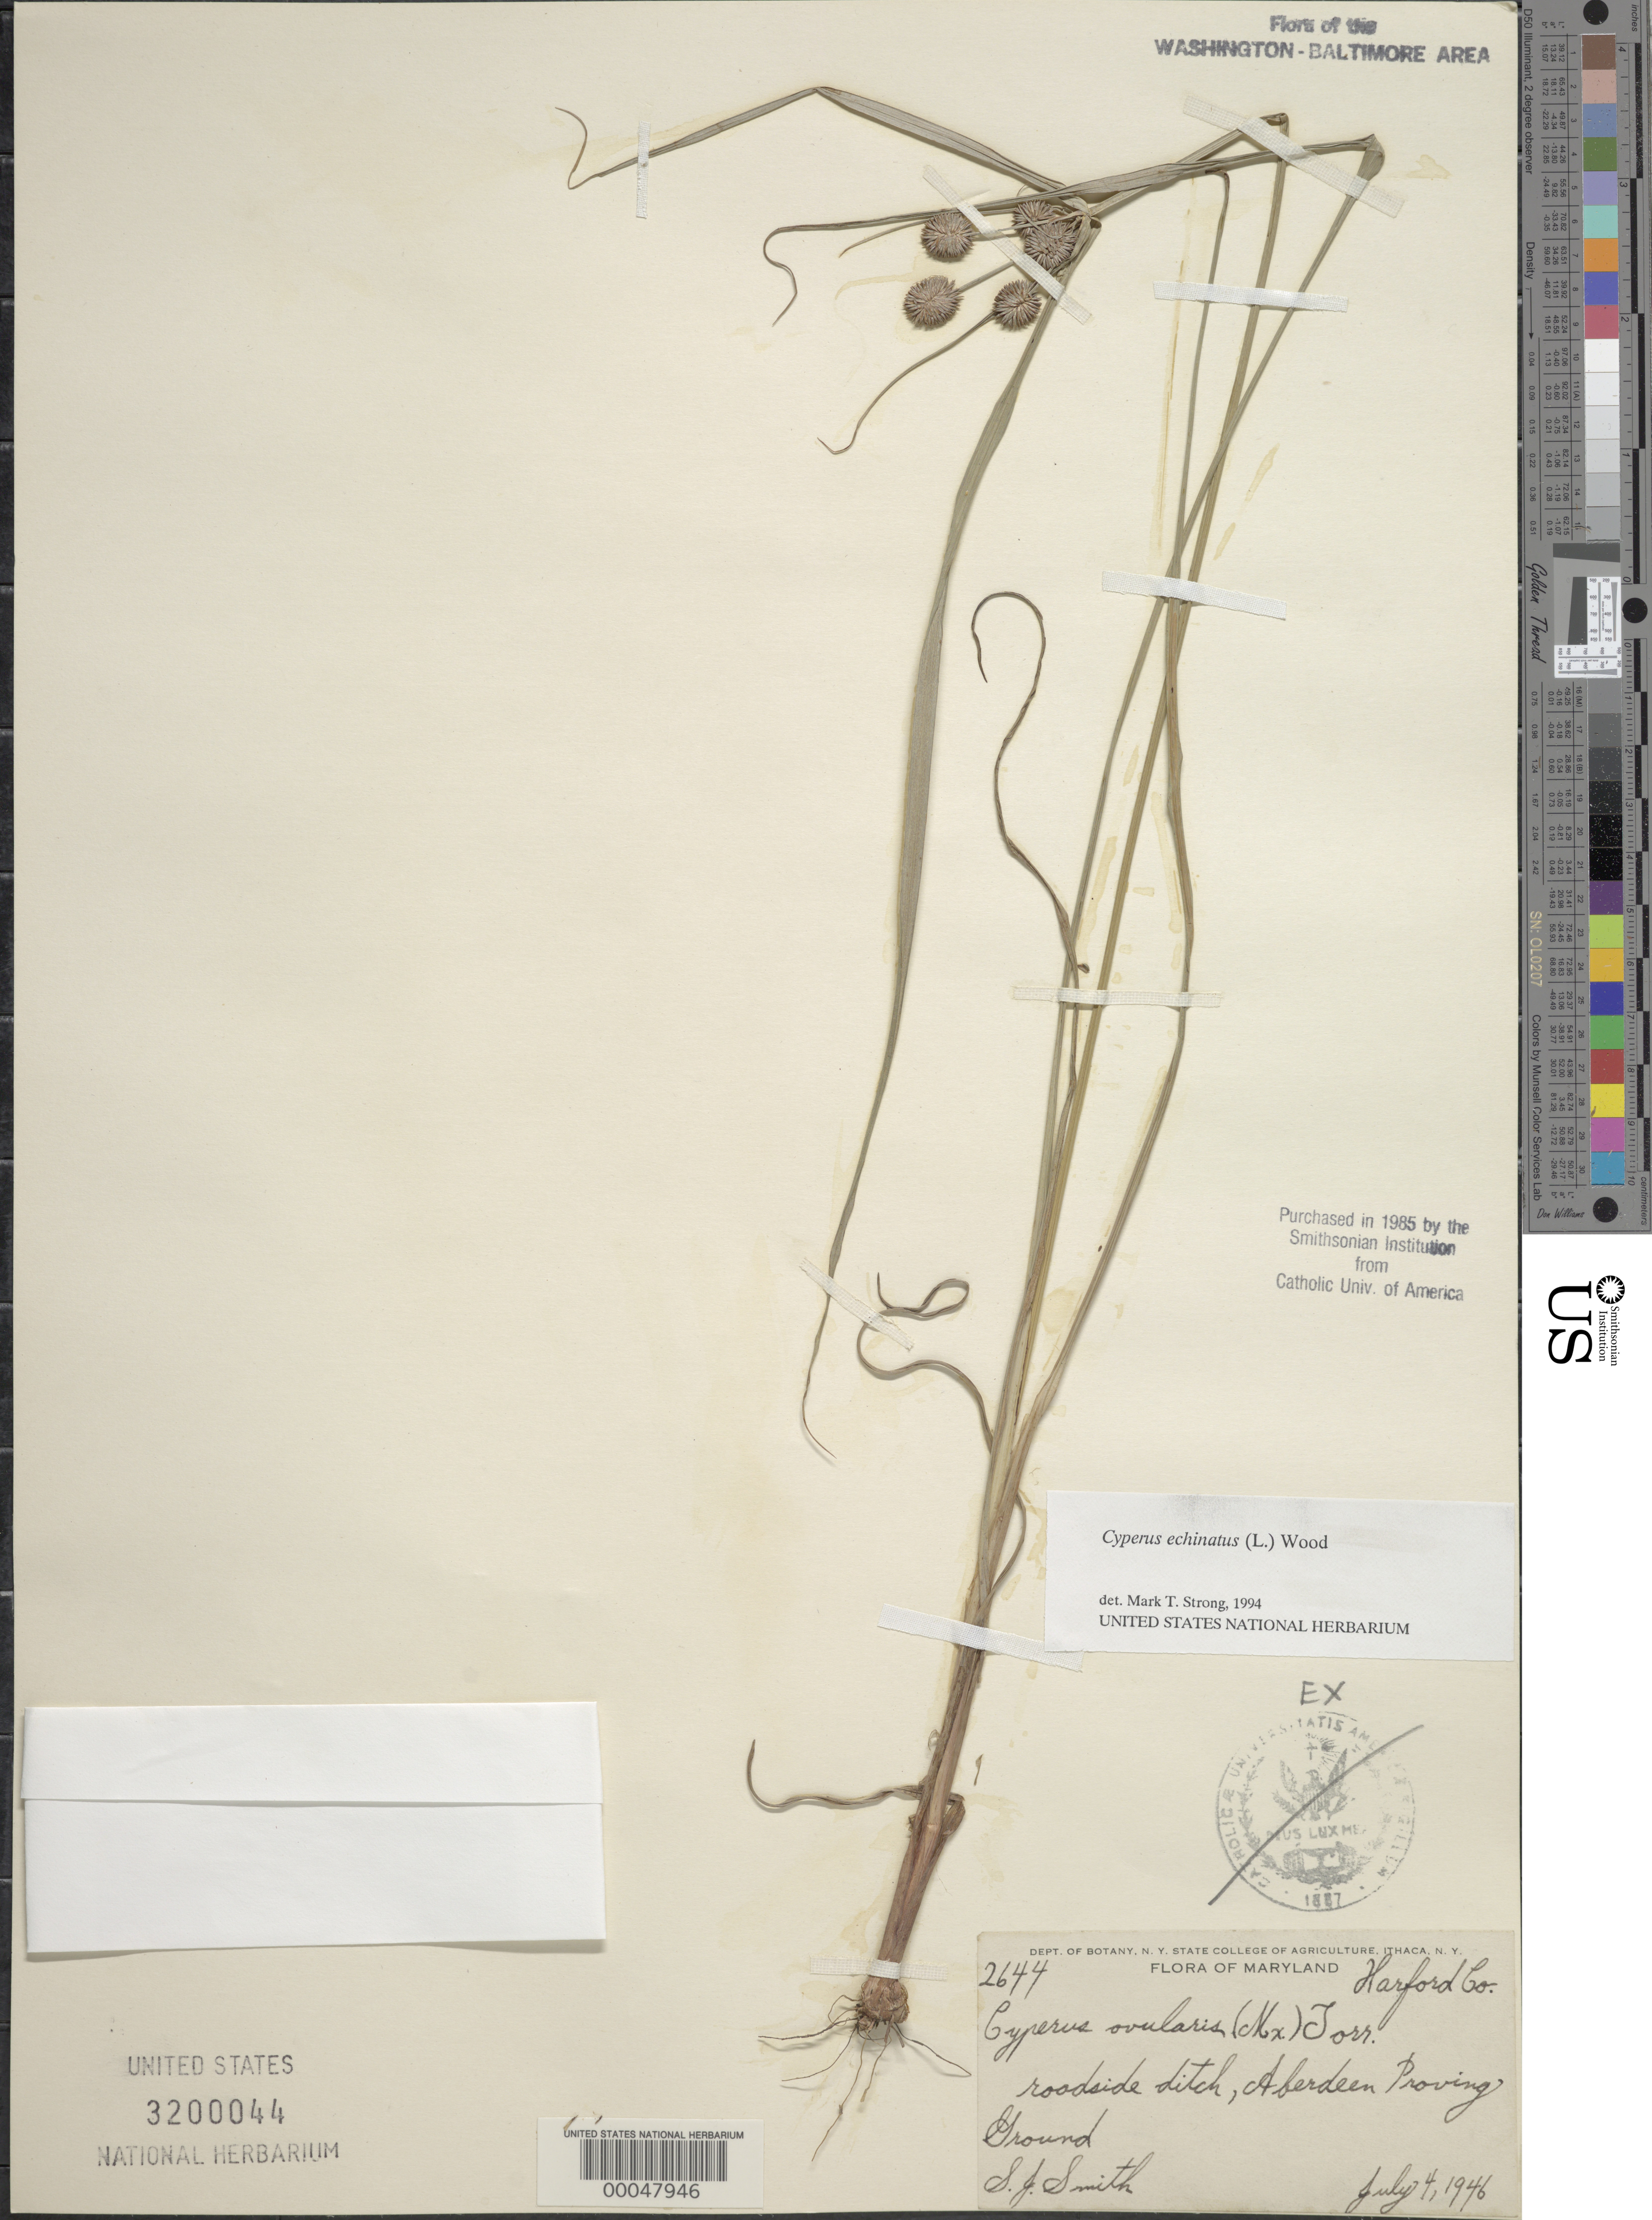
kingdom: Plantae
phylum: Tracheophyta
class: Liliopsida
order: Poales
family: Cyperaceae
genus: Cyperus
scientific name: Cyperus echinatus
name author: (L.) Alph. Wood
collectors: S.F. Smith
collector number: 2644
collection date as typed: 04 Jul 1946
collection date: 1946-07-04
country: United States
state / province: Maryland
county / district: Harford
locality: Aberdeen Proving Grounds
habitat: Roadside ditch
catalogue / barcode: US 3200044